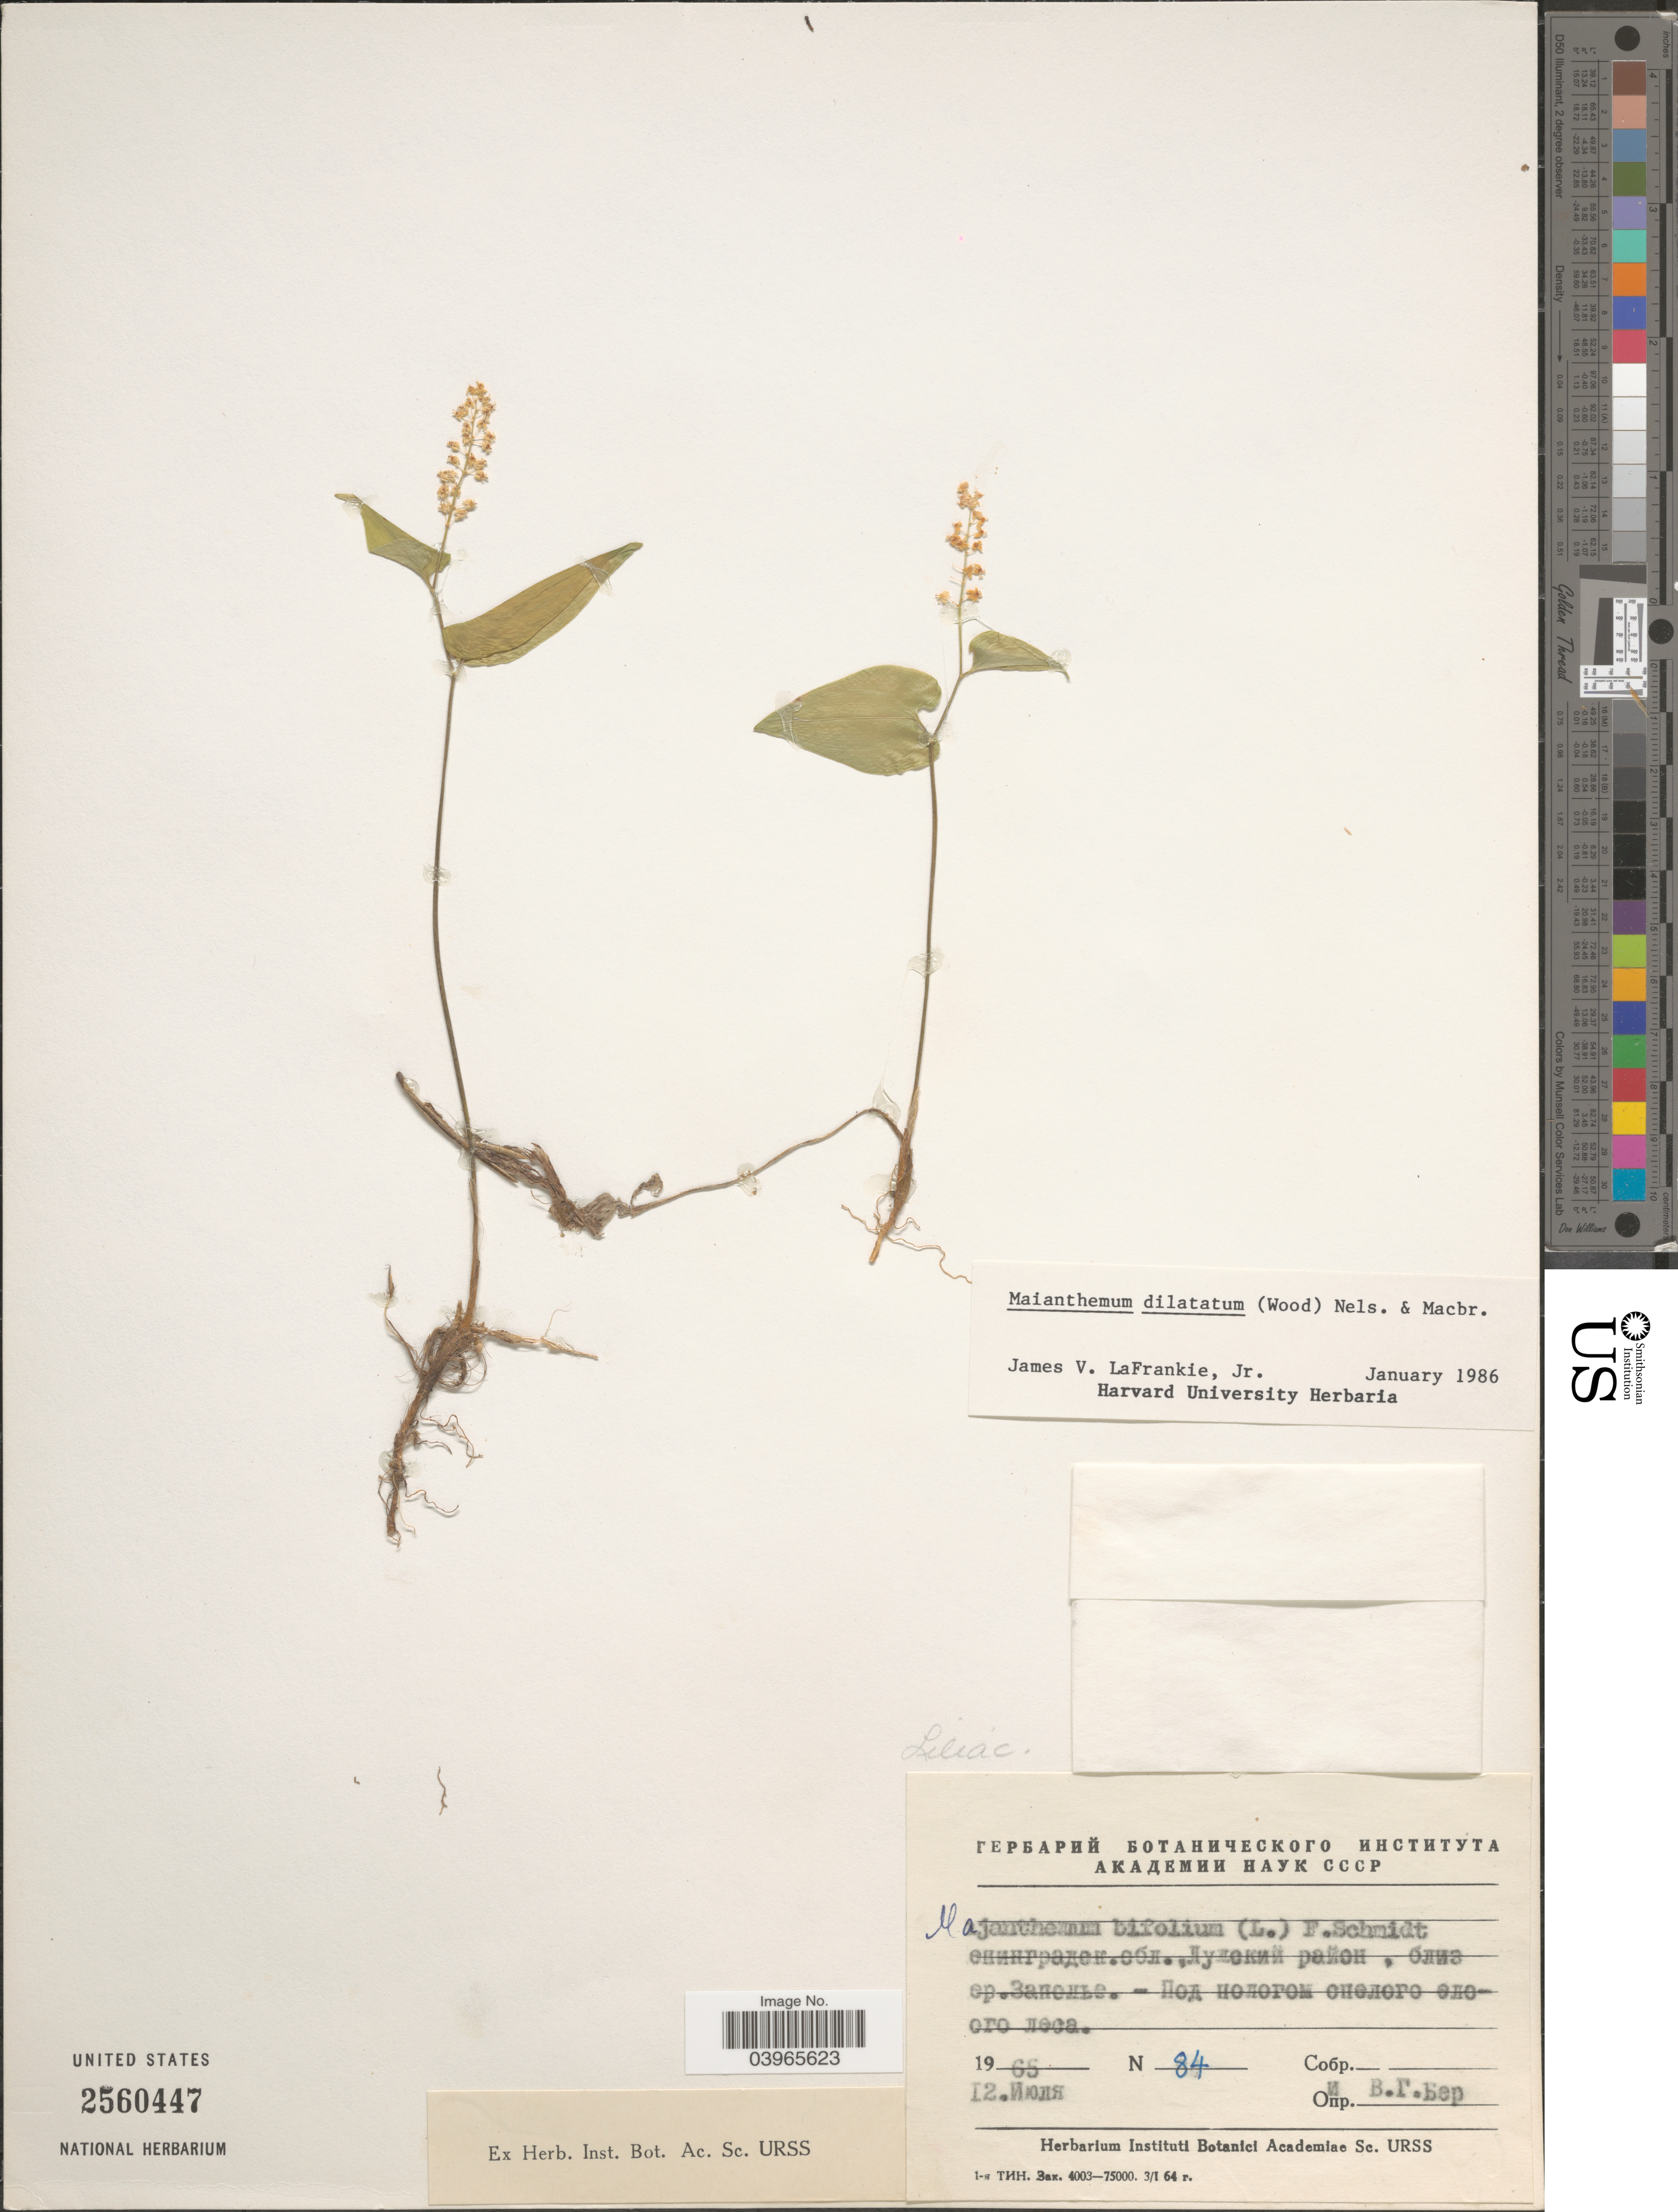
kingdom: Plantae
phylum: Tracheophyta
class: Liliopsida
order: Asparagales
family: Asparagaceae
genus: Maianthemum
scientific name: Maianthemum dilatatum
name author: (Alph. Wood) A. Nelson & J.F. Macbr.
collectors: V. Ber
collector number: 84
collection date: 1965-07-12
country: Russian Federation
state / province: Leningrad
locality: Luzhskiy Rayon, near Zapolye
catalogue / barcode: US 2560447